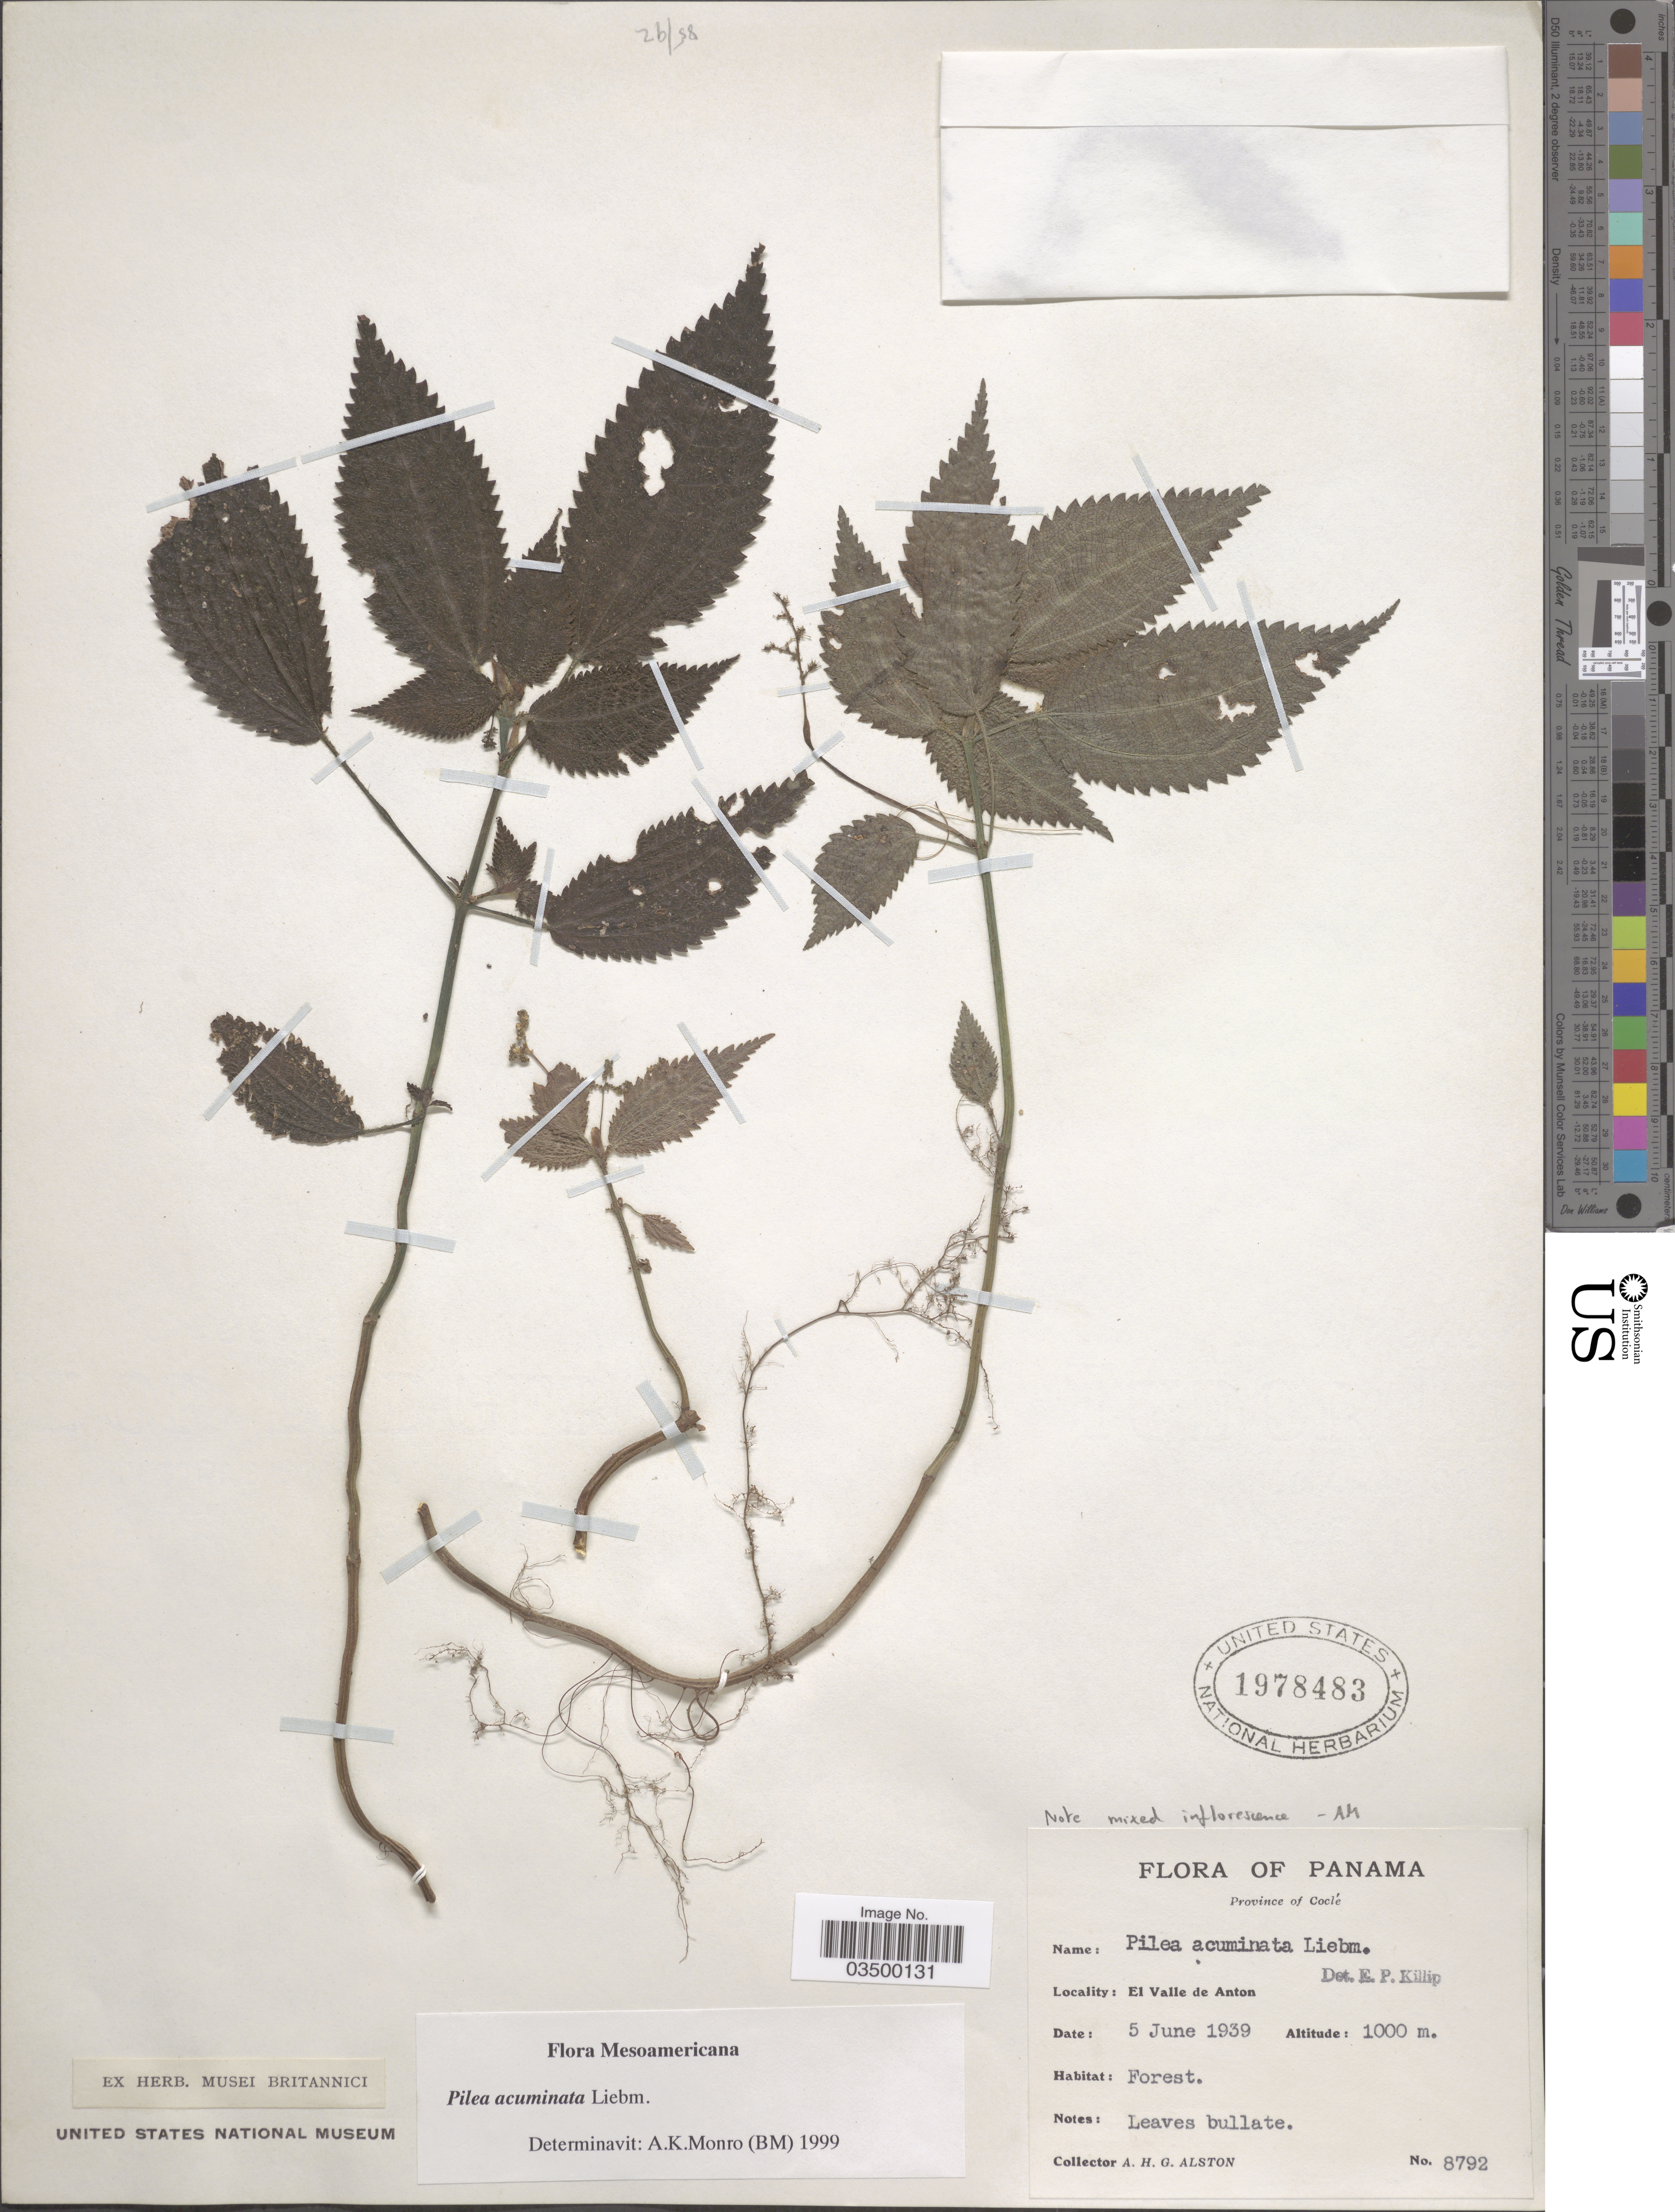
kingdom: Plantae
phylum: Tracheophyta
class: Magnoliopsida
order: Rosales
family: Urticaceae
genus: Pilea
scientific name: Pilea acuminata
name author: Liebm.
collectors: A. H. Alston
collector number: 8792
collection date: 1939-06-05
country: Panama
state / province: Cocle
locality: El Valle de Anton.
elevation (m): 1000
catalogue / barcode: US 1978483